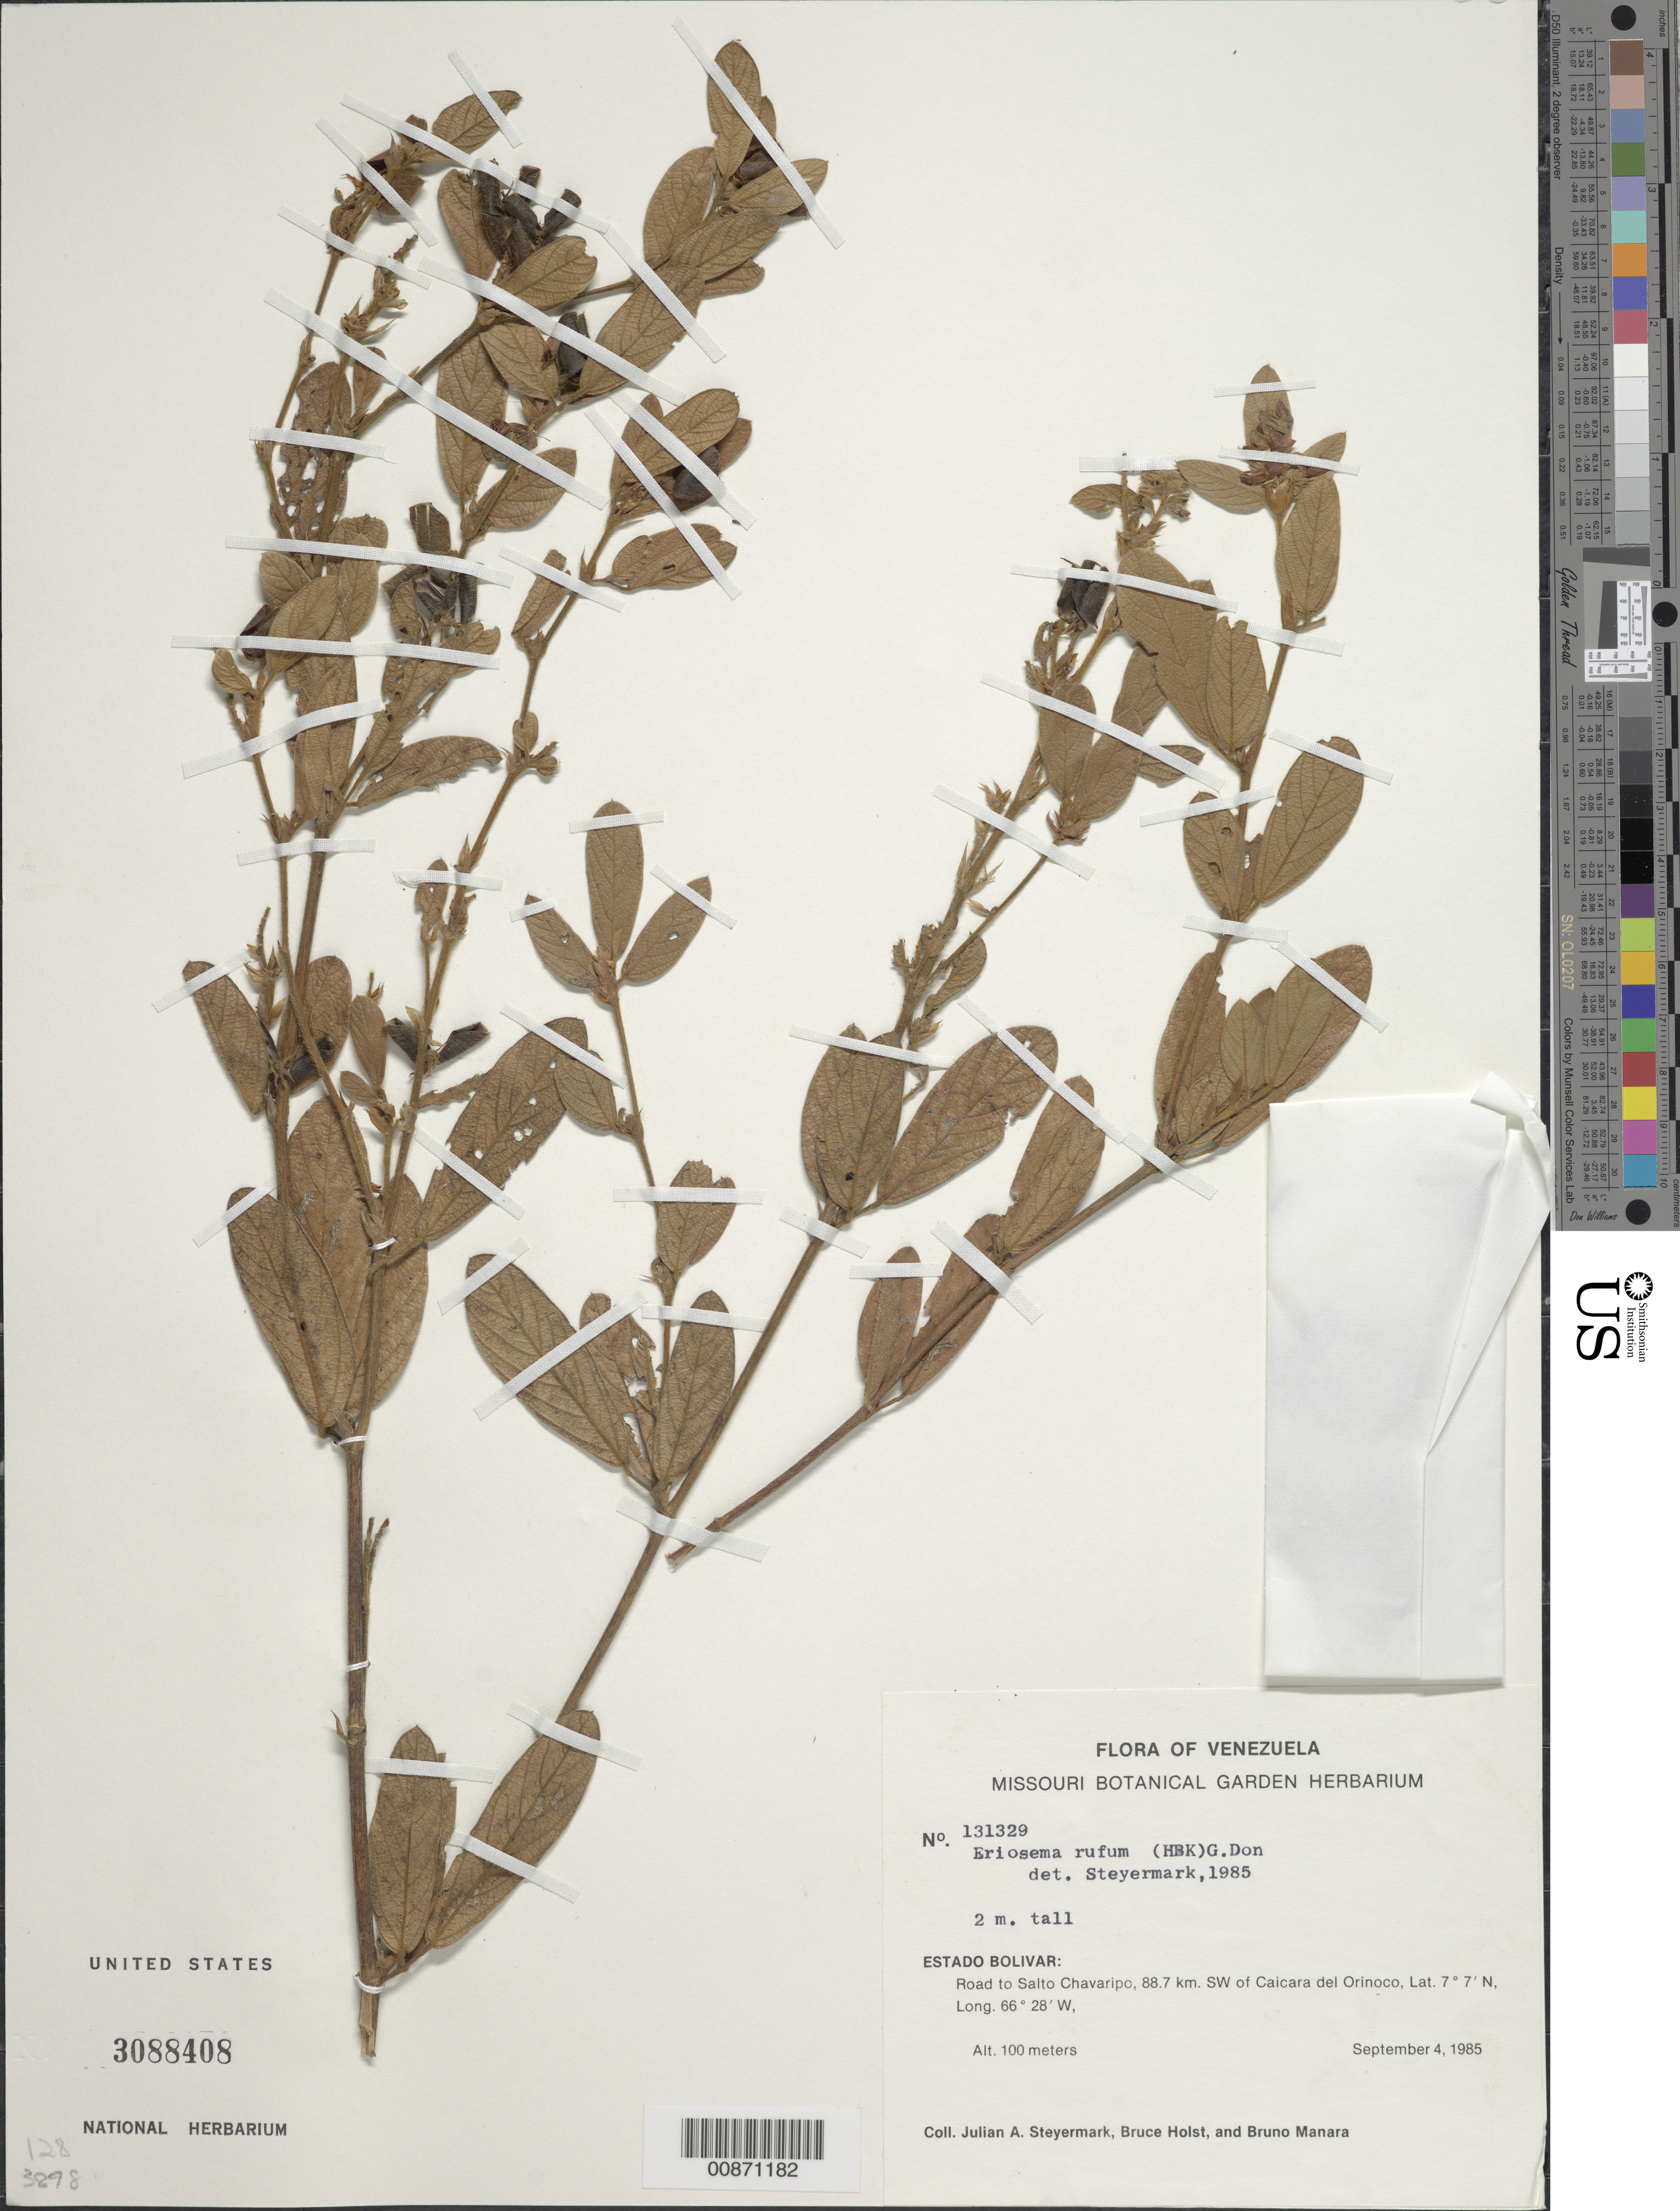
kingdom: Plantae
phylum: Tracheophyta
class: Magnoliopsida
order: Fabales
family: Fabaceae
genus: Eriosema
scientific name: Eriosema rufum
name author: (Kunth) G. Don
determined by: Steyermark, Julian A., (VEN)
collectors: J. Steyermark, B. Holst & B. Manara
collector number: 131329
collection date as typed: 4-Sep-85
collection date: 1985-09-04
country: Venezuela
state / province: Bolívar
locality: Salto Chavaripo road, 88.7 km SW of Caicara del Orinoco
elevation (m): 100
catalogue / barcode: US 3088408